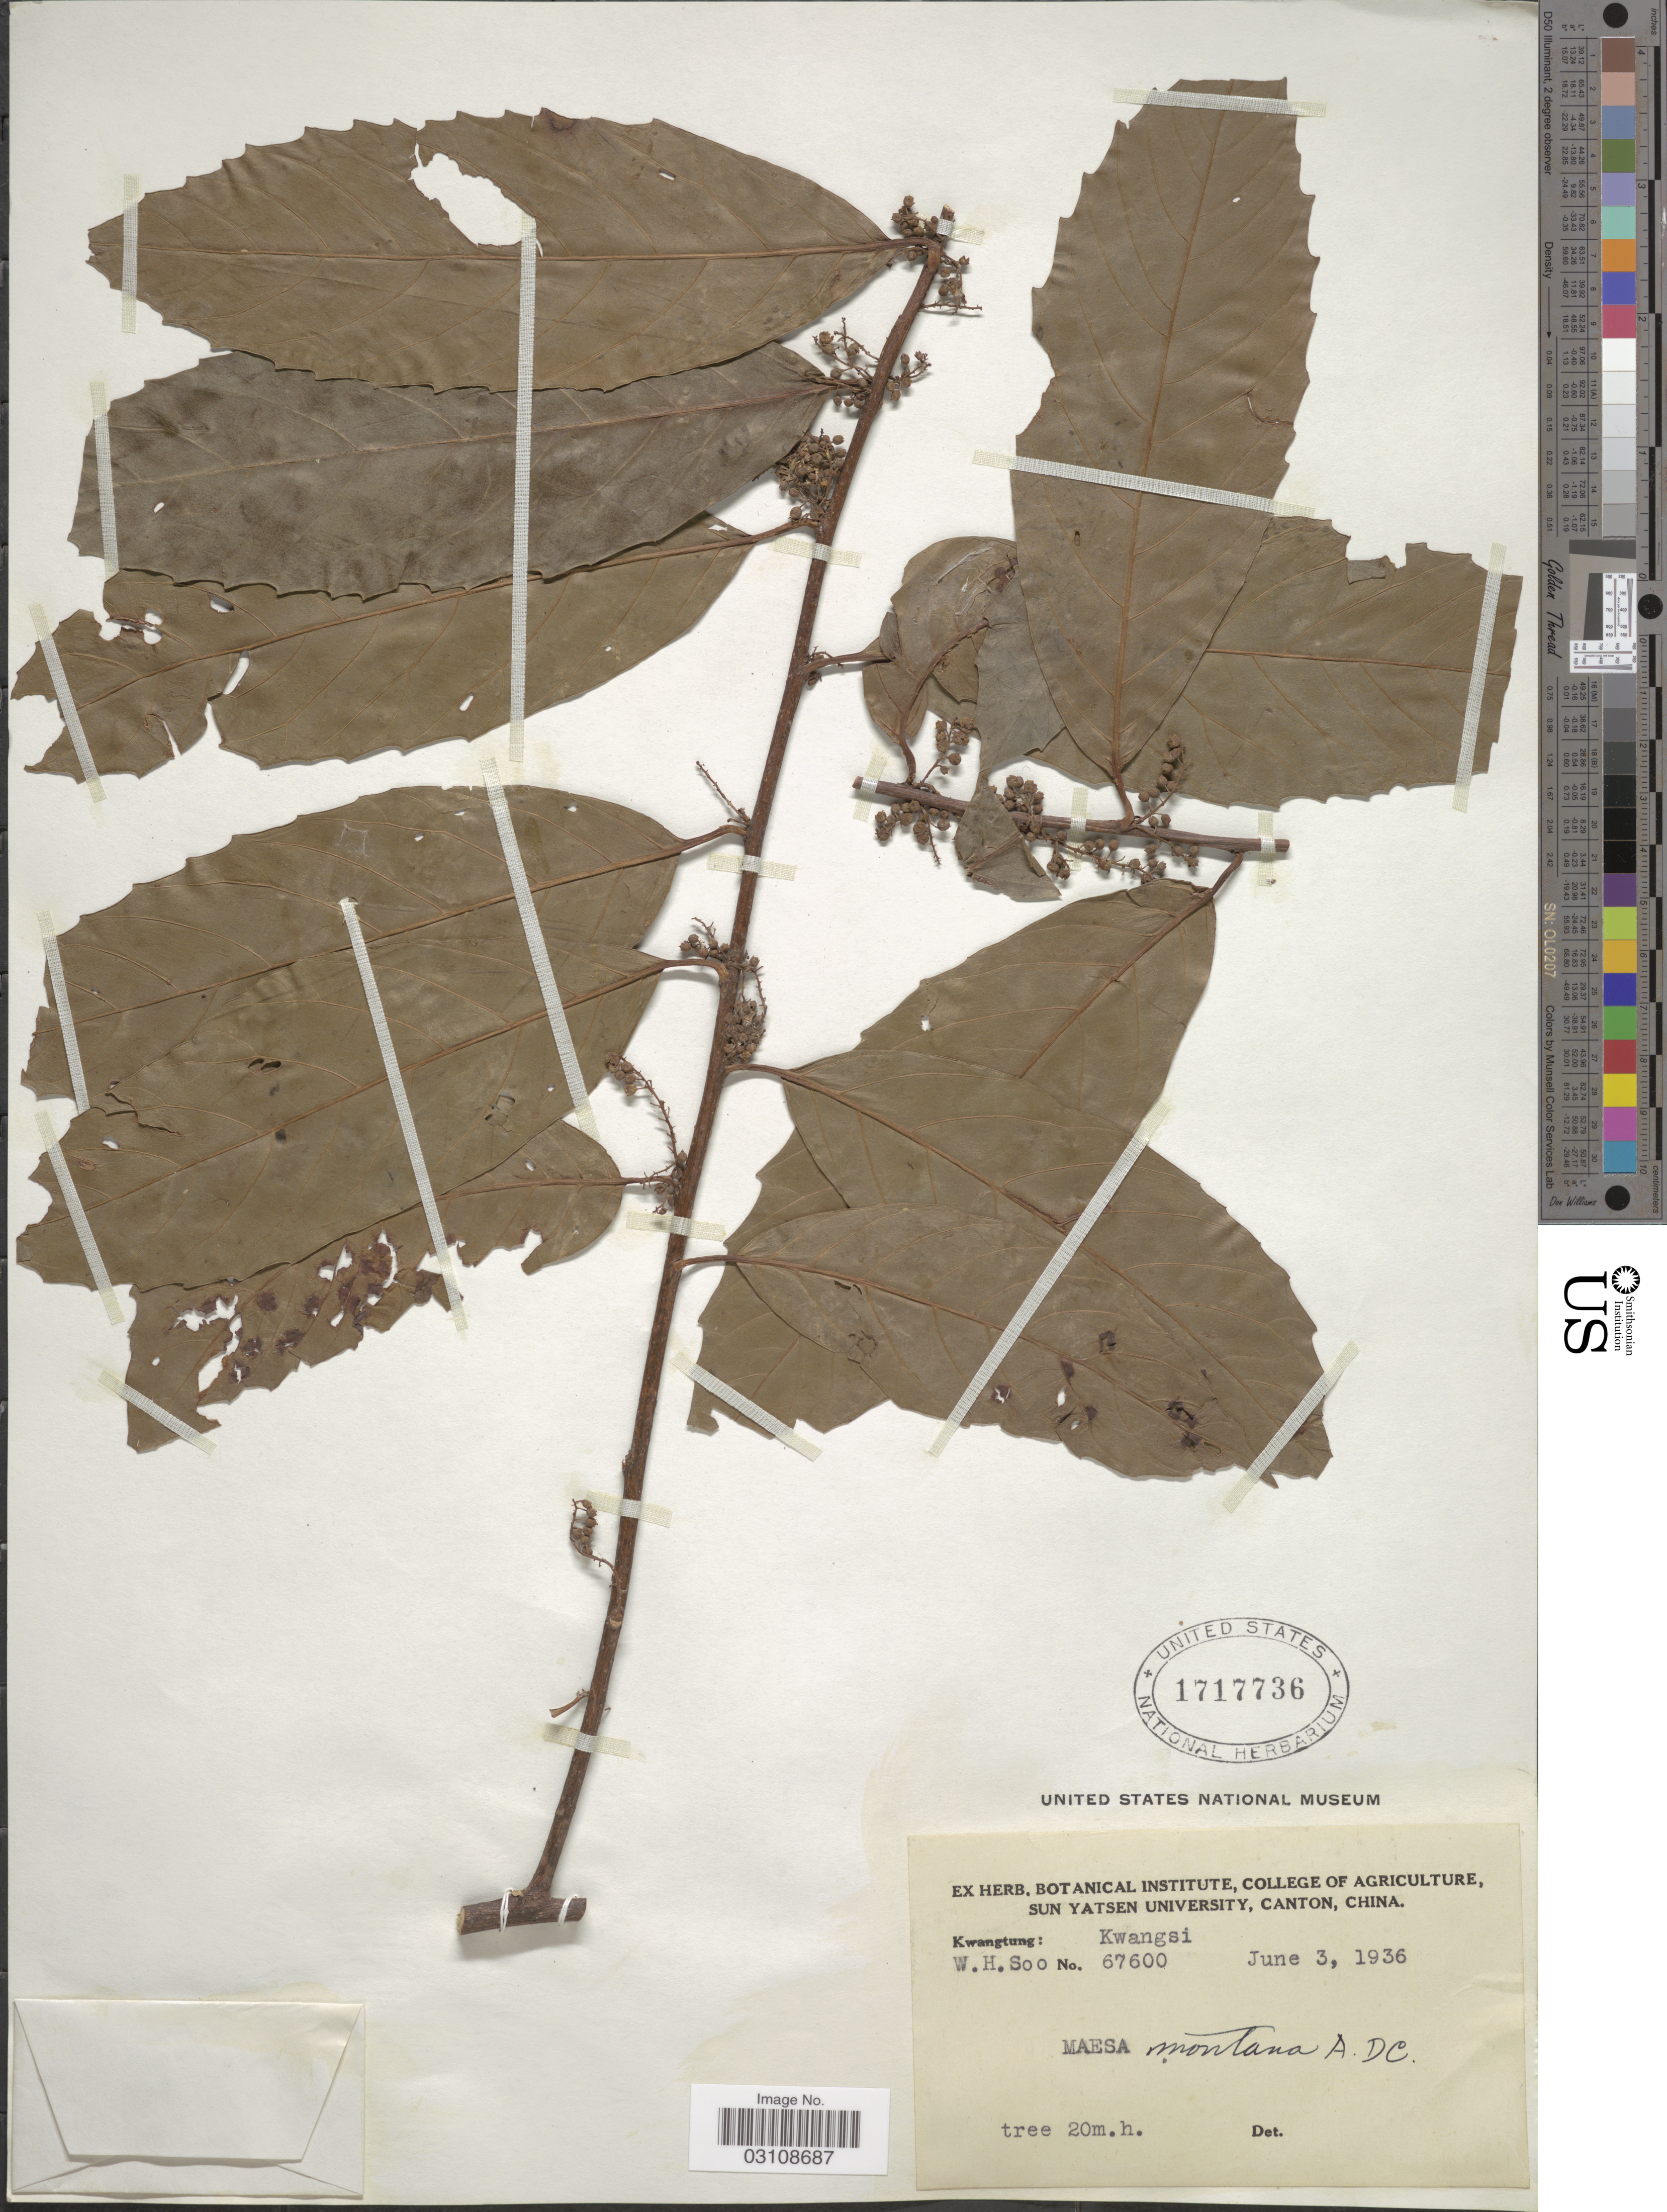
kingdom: Plantae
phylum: Tracheophyta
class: Magnoliopsida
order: Ericales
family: Primulaceae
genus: Maesa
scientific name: Maesa montana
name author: A. DC.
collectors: W. Soo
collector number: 67600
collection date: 1936-06-03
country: China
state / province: Guangxi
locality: Kwangsi.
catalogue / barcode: US 1717736